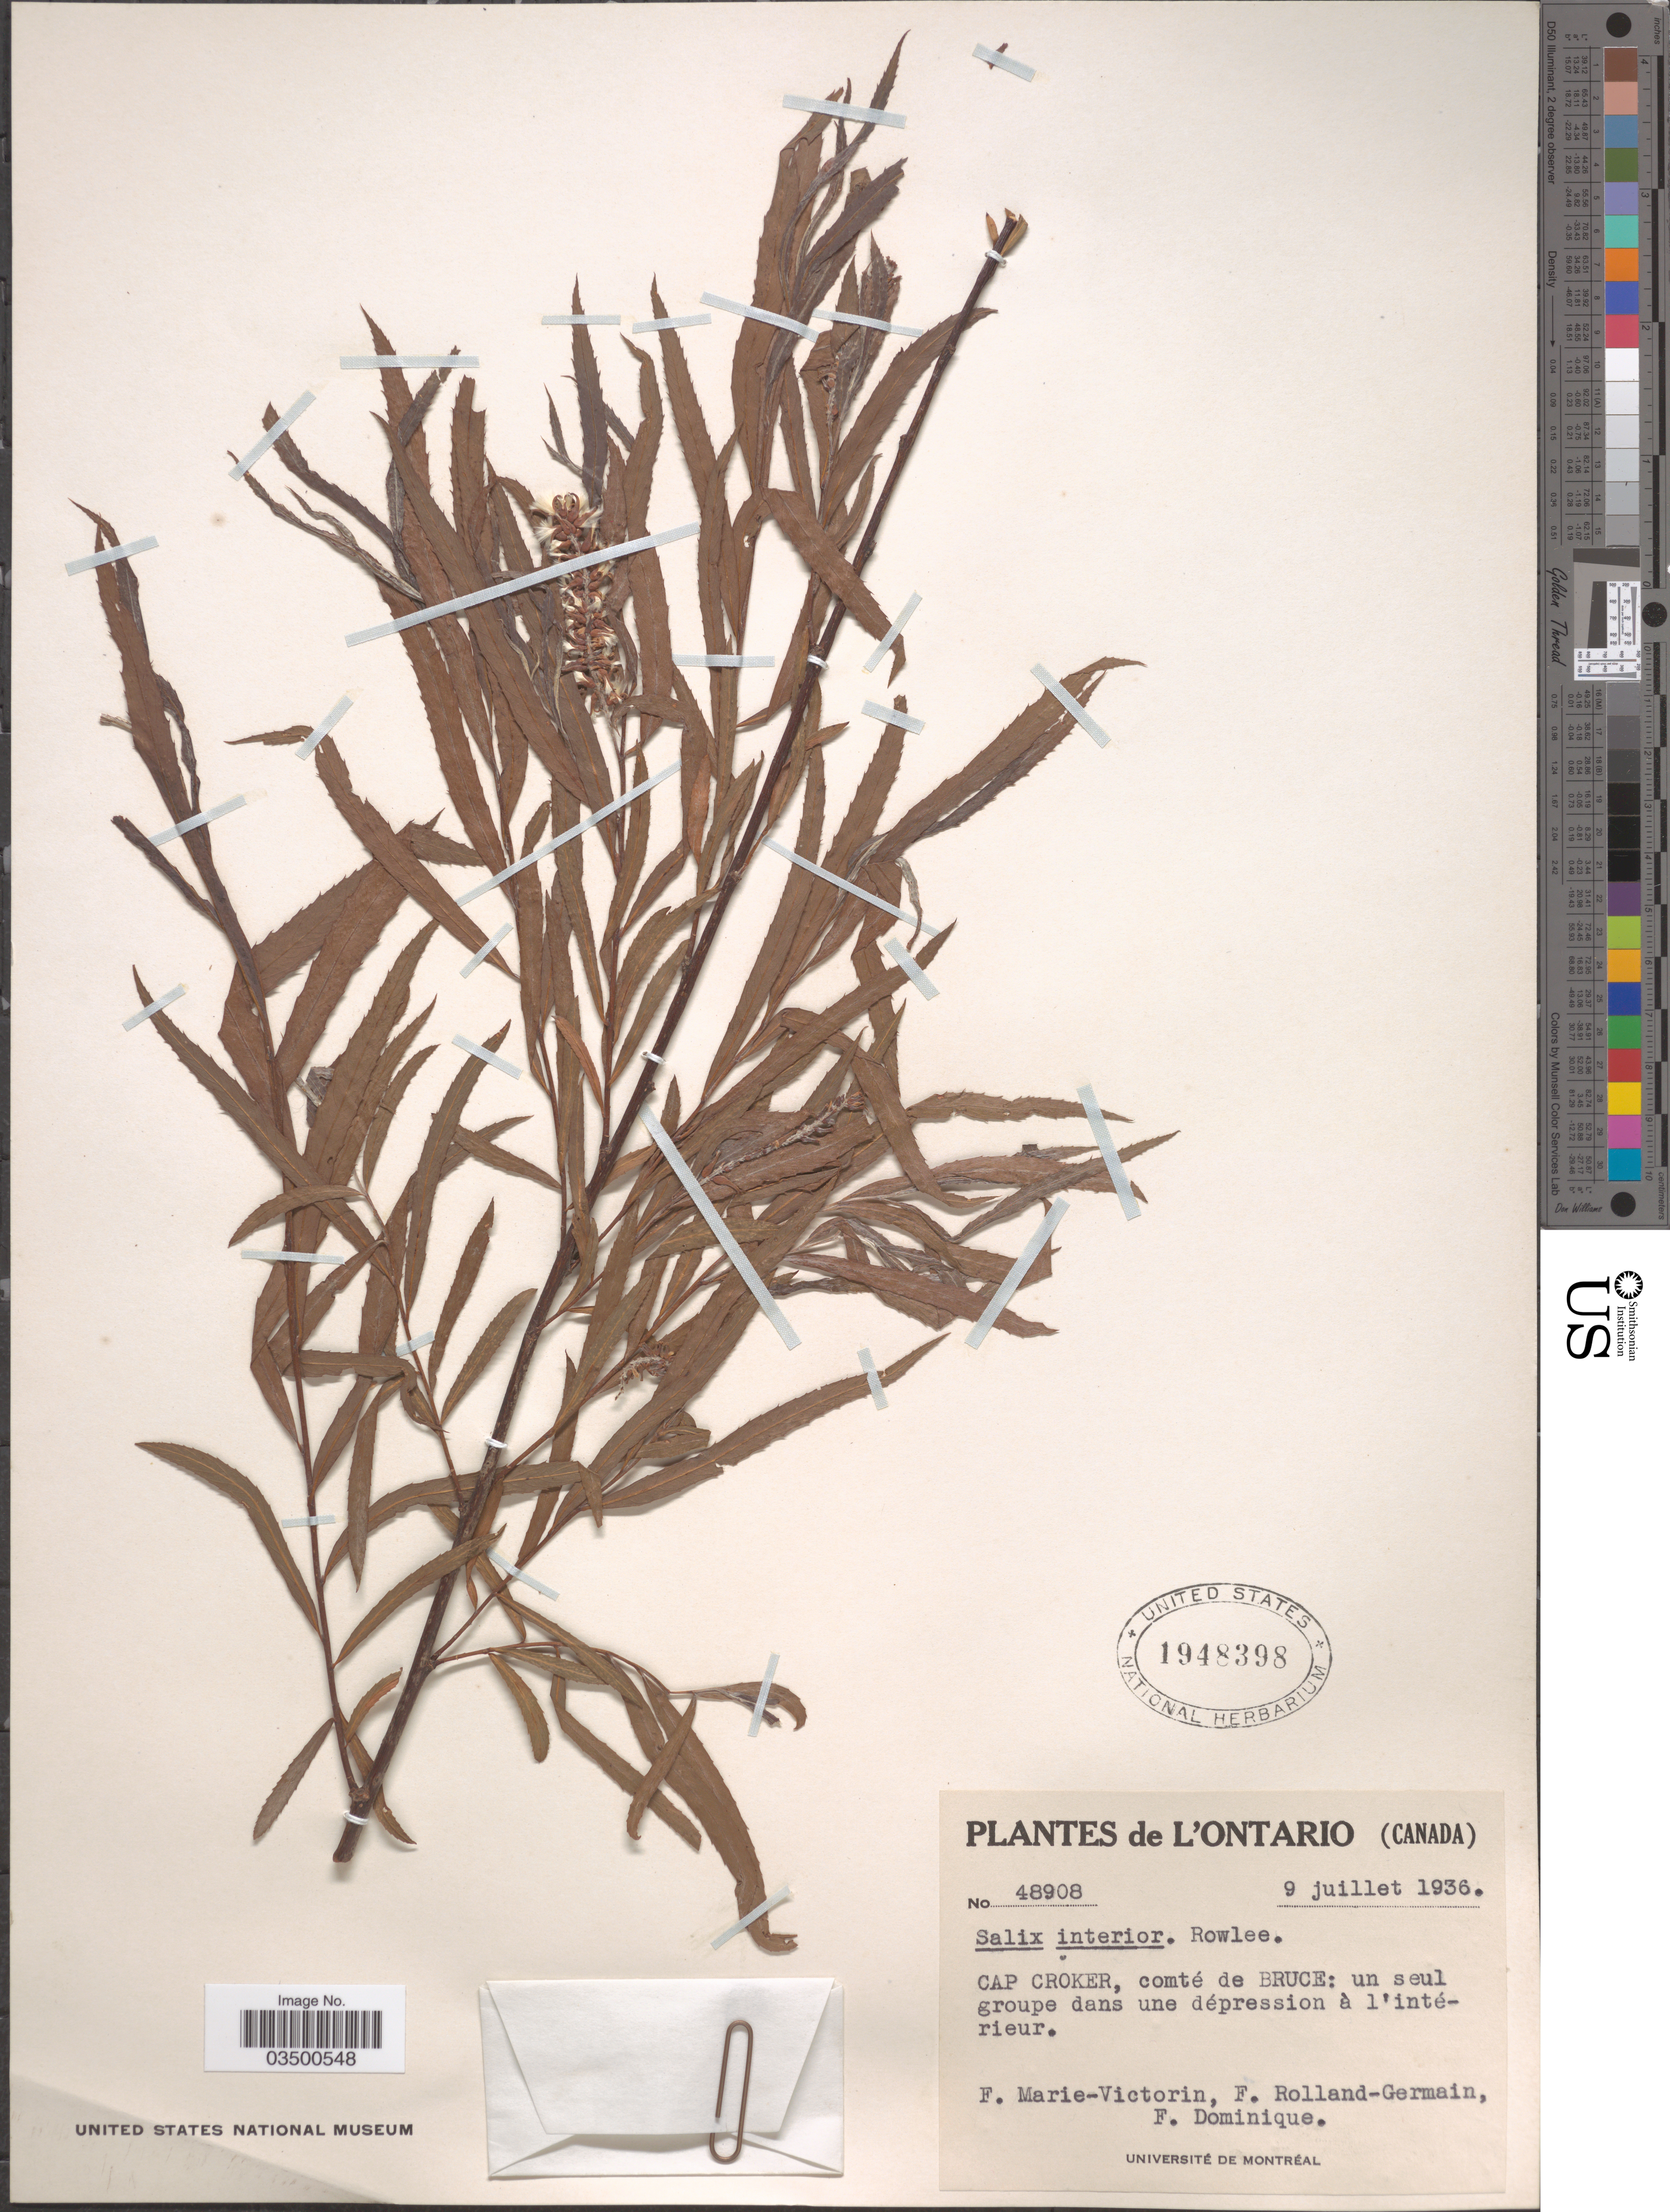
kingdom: Plantae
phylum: Tracheophyta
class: Magnoliopsida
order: Malpighiales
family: Salicaceae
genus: Salix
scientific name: Salix interior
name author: Rowlee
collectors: F. Marie-Victorin, Rolland-Germain & F. Dominique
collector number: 48908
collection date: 1936-07-09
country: Canada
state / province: Ontario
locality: Cap Croker, comté de Bruce.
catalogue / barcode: US 1948398